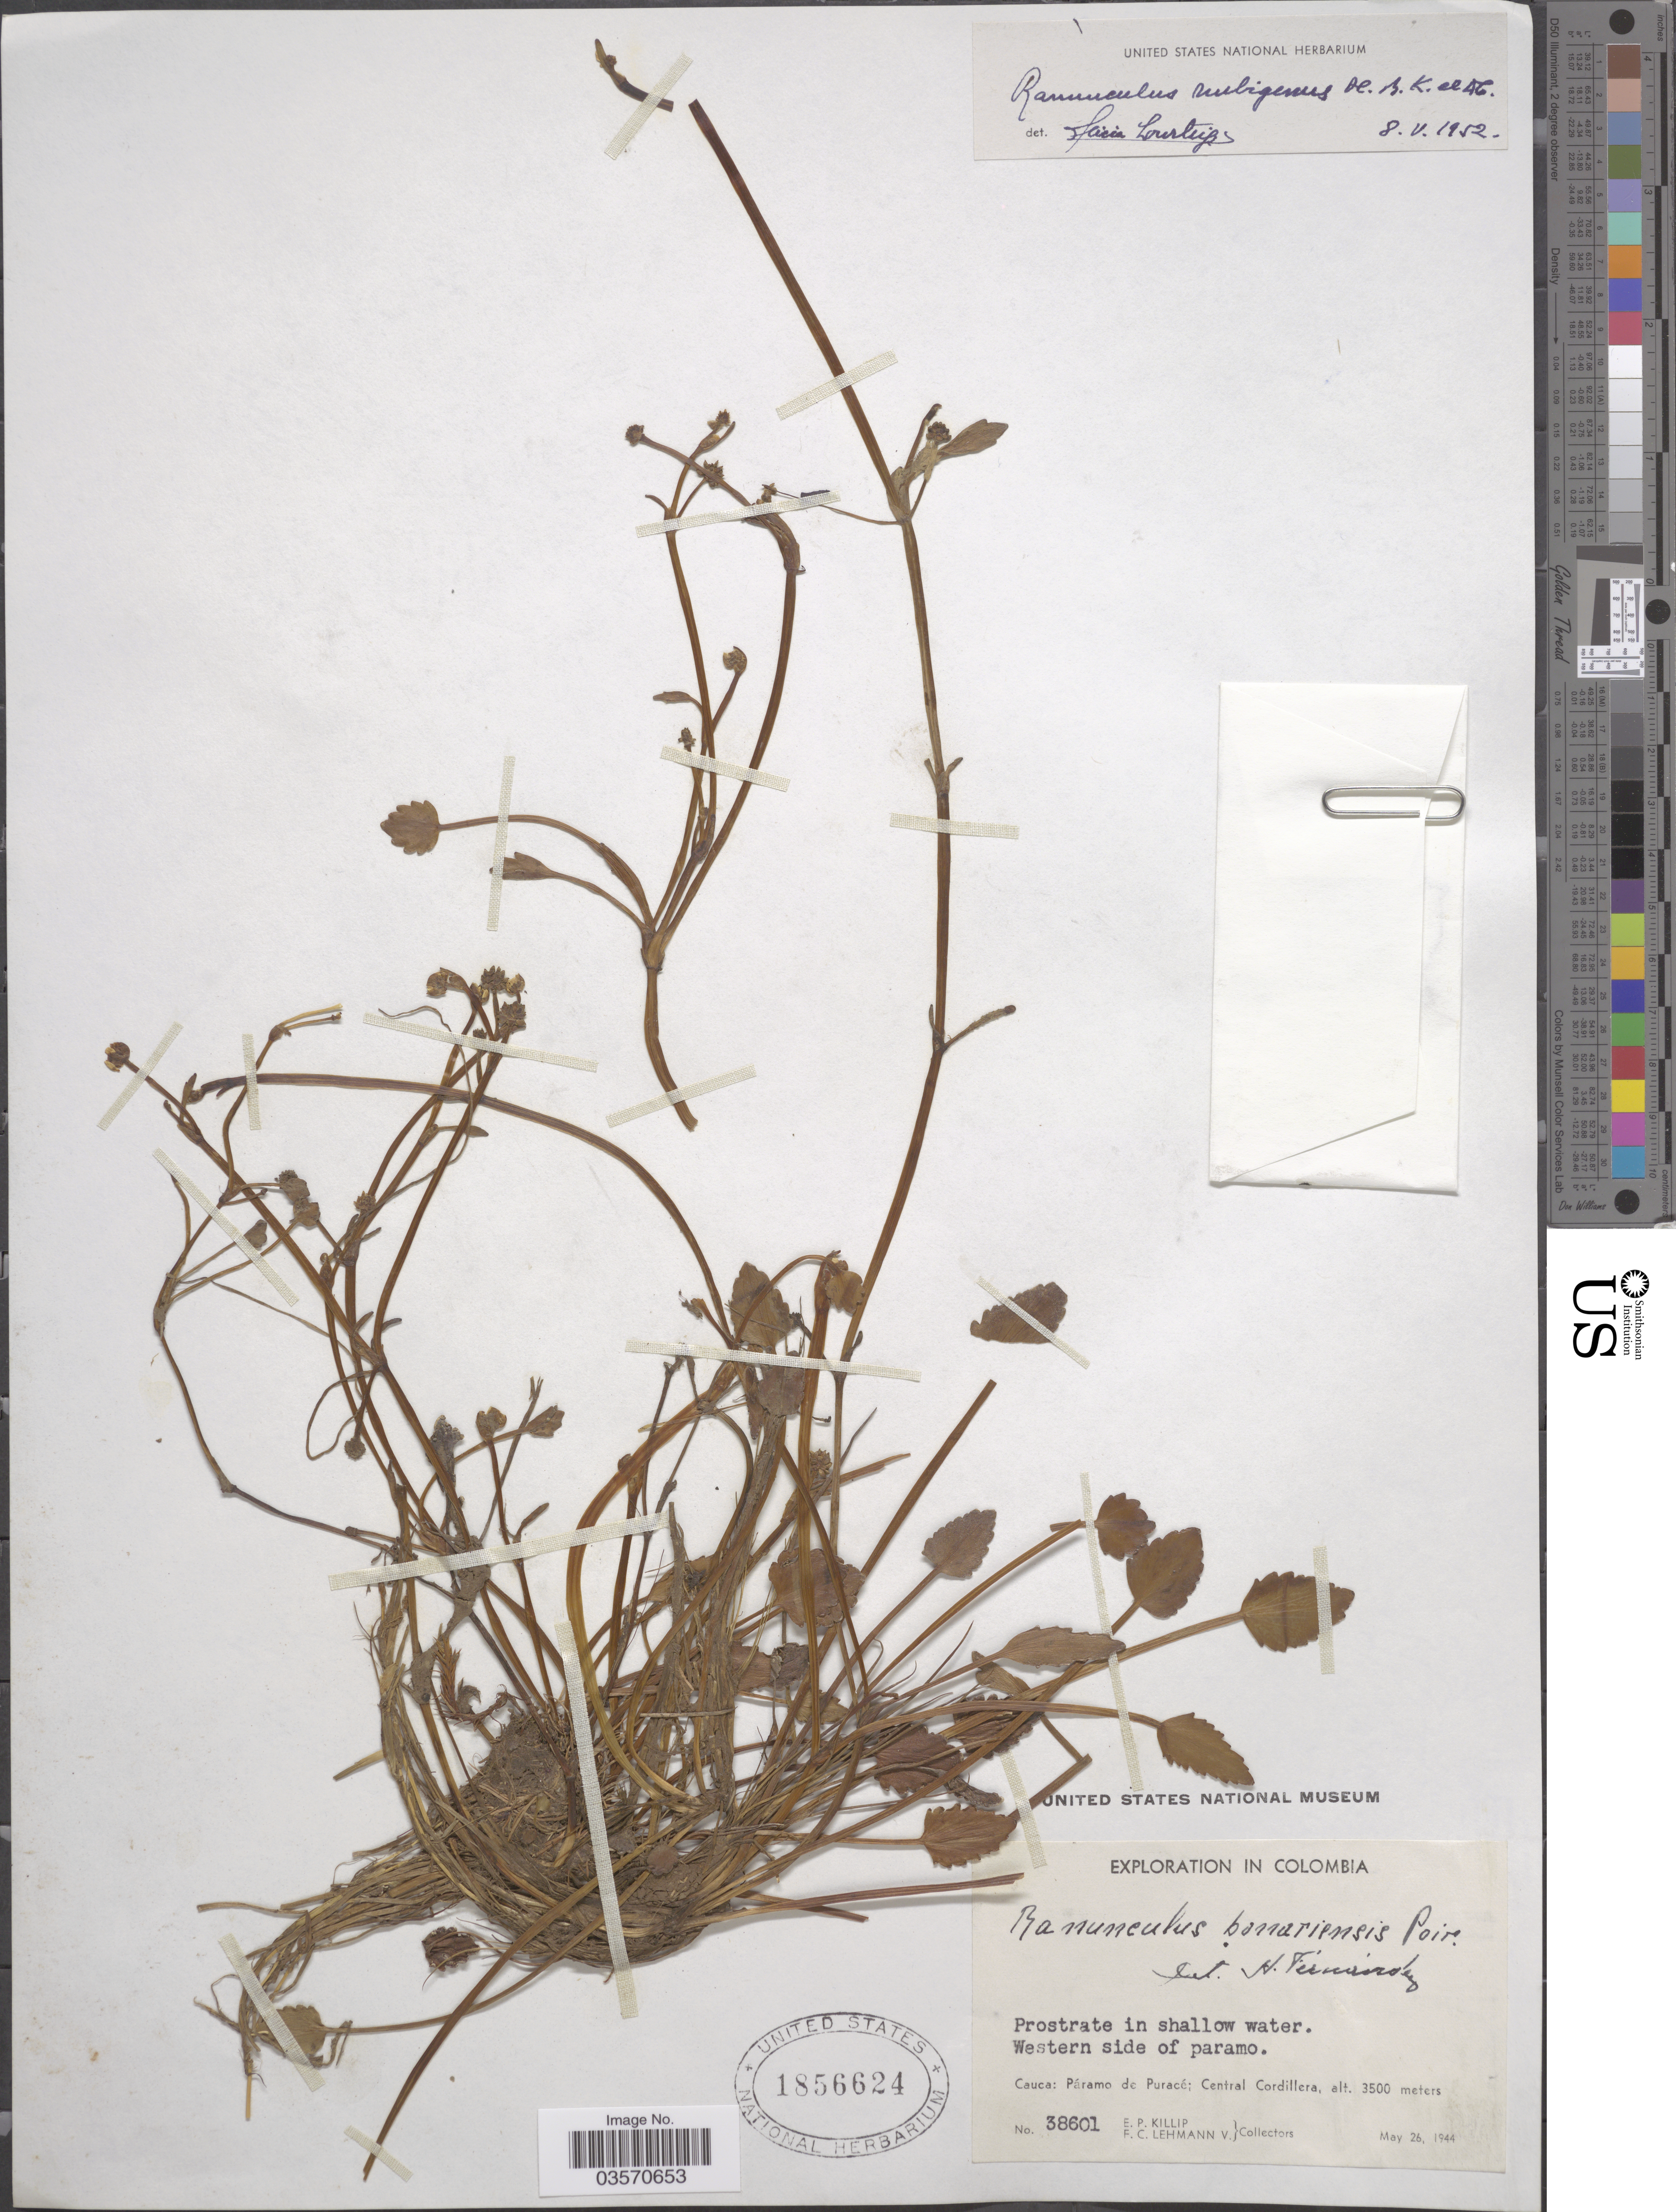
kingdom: Plantae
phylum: Tracheophyta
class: Magnoliopsida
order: Ranunculales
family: Ranunculaceae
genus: Ranunculus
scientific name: Ranunculus nubigenus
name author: Humb. et al. ex DC.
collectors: E. P. Killip & F. C. Lehmann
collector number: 38601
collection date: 1944-05-26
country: Colombia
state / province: Cauca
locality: Western side of paramo. Cauca: Páramo de Puracé; Central Cordillera.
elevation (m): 3500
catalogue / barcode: US 1856624